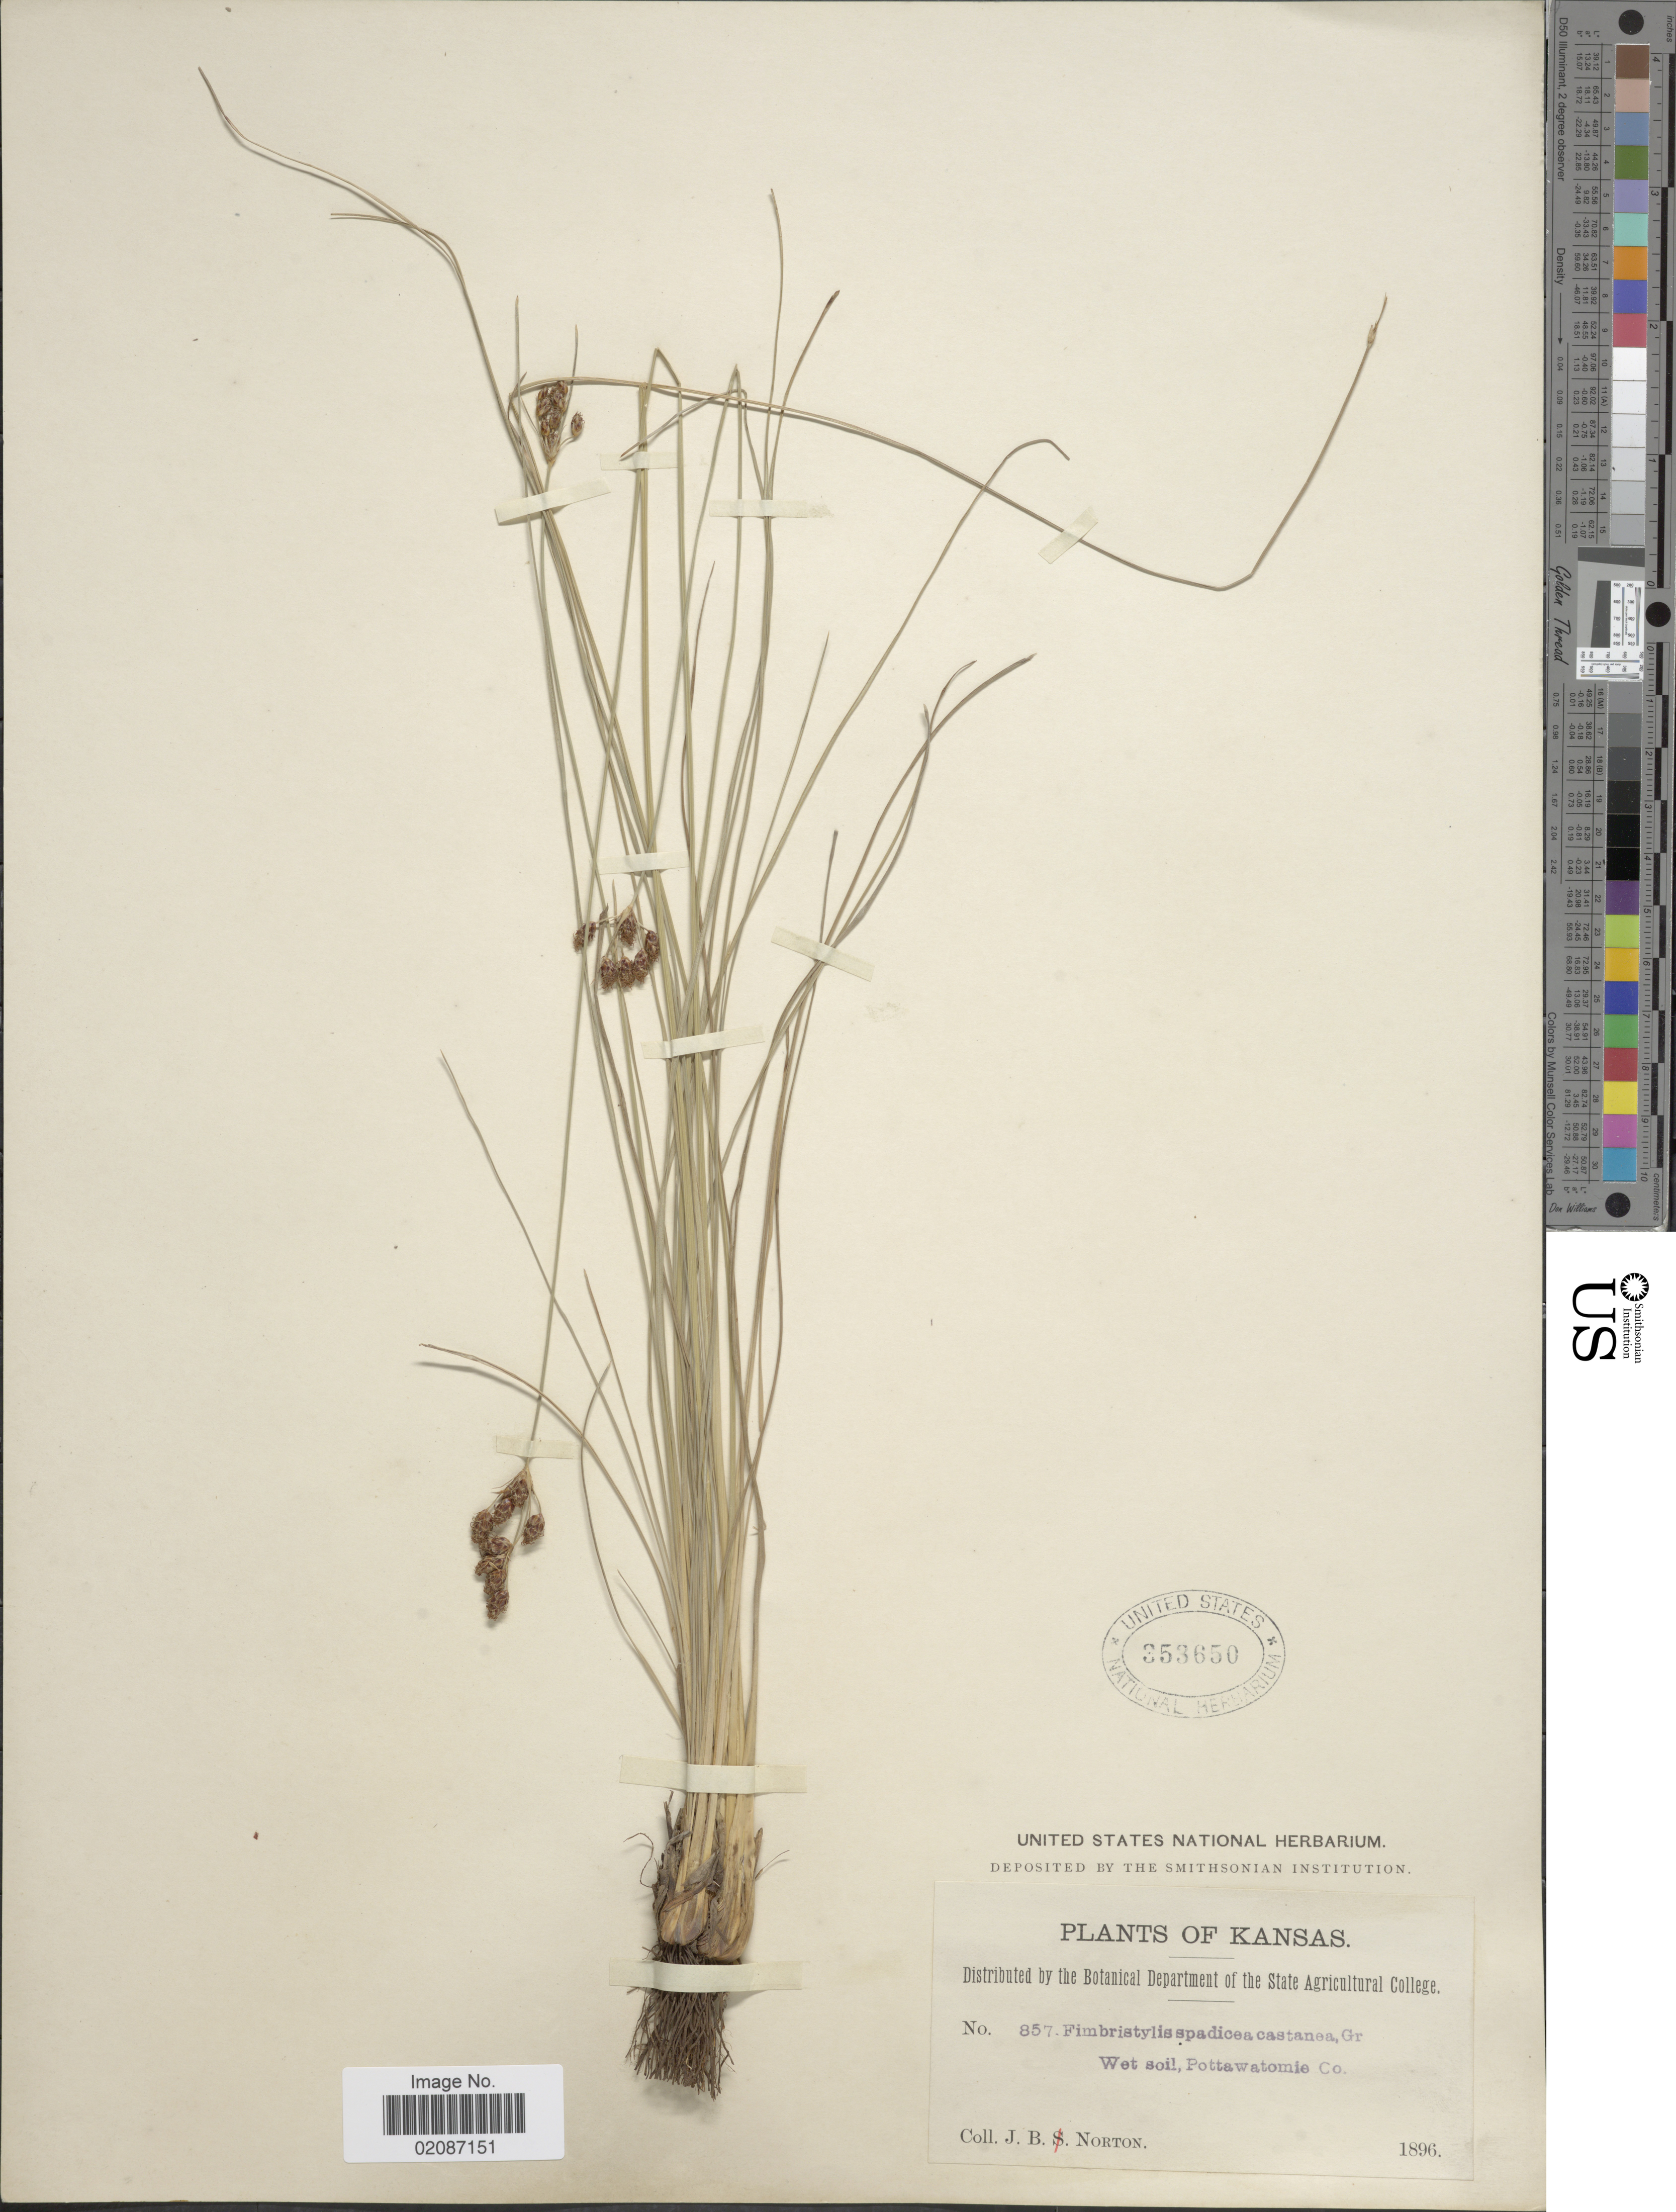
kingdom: Plantae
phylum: Tracheophyta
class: Liliopsida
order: Poales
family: Cyperaceae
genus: Fimbristylis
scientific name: Fimbristylis spadicea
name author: (L.) Vahl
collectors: J. B. Norton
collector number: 857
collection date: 1896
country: United States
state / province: Kansas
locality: Pottawatomie Co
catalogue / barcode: US 353650